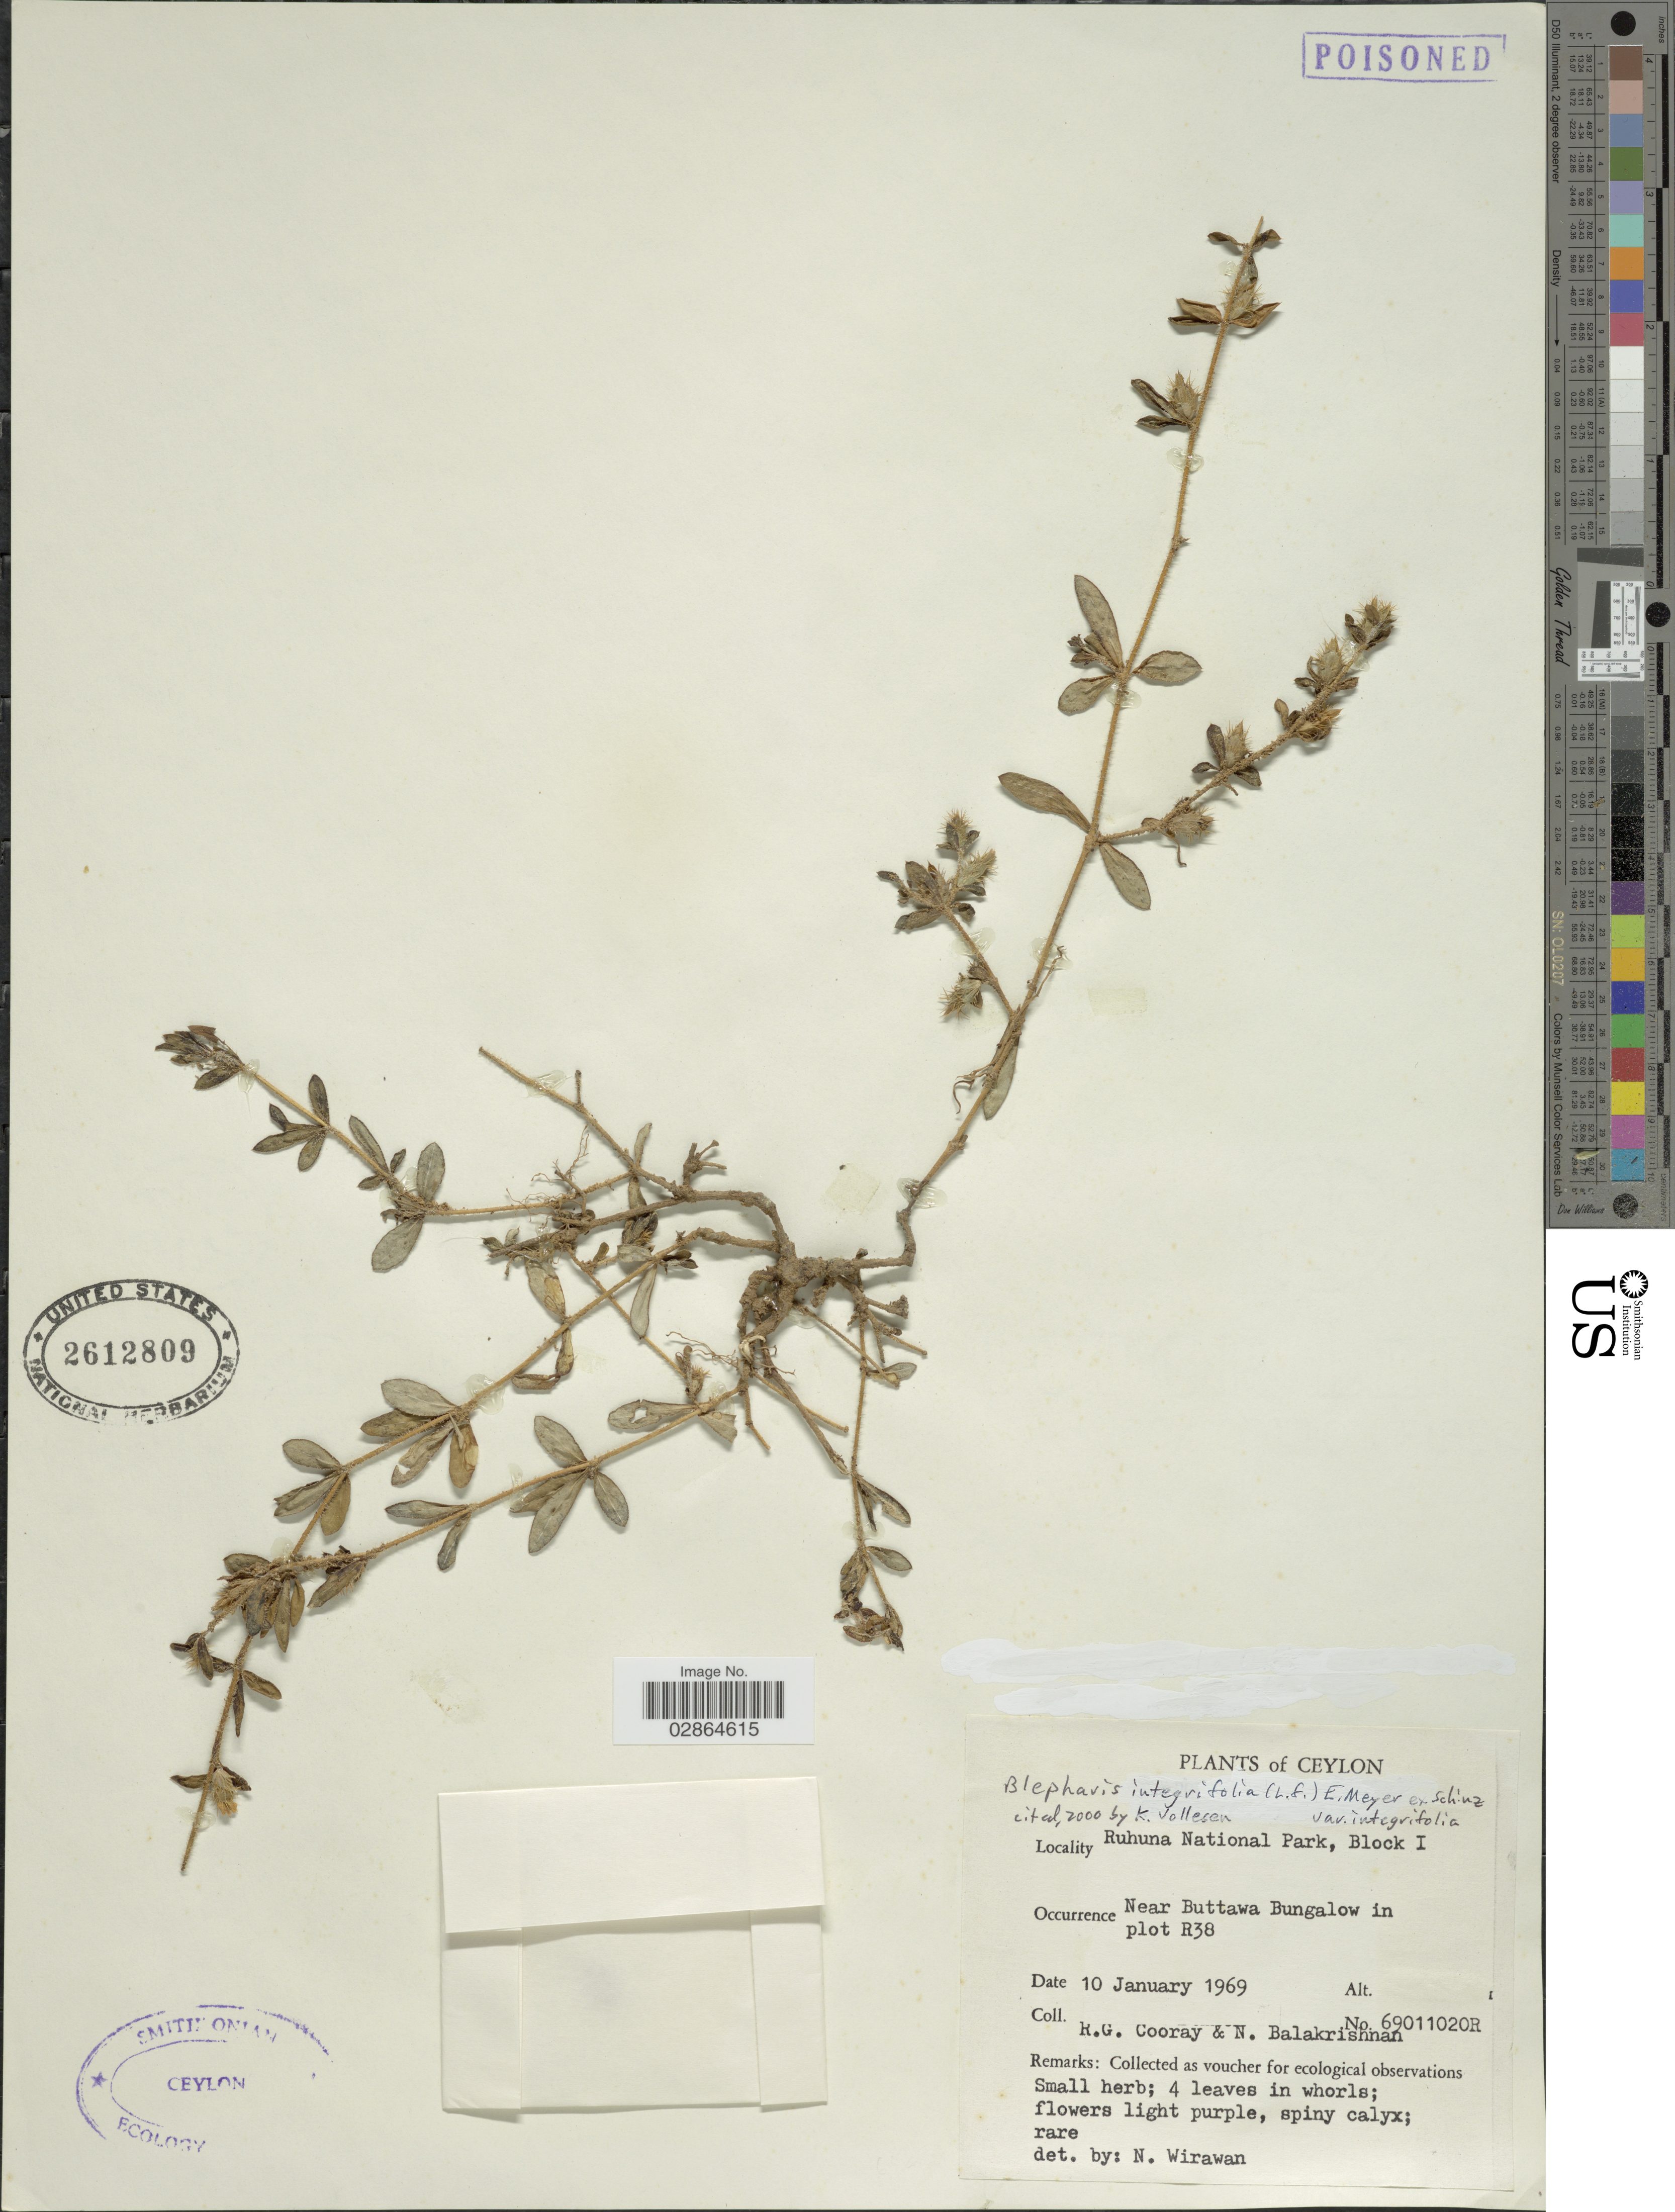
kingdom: Plantae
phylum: Tracheophyta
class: Magnoliopsida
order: Lamiales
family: Acanthaceae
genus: Blepharis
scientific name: Blepharis integrifolia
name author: (L. f.) E. Mey. & Drège ex Schinz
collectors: R. Cooray & N. Balakrishnan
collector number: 69011020R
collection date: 1969-01-10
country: Sri Lanka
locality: Ceylon, Ruhuna National Park, Block 1, Near Buttawa Bungalow in plot R38.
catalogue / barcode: US 2612809